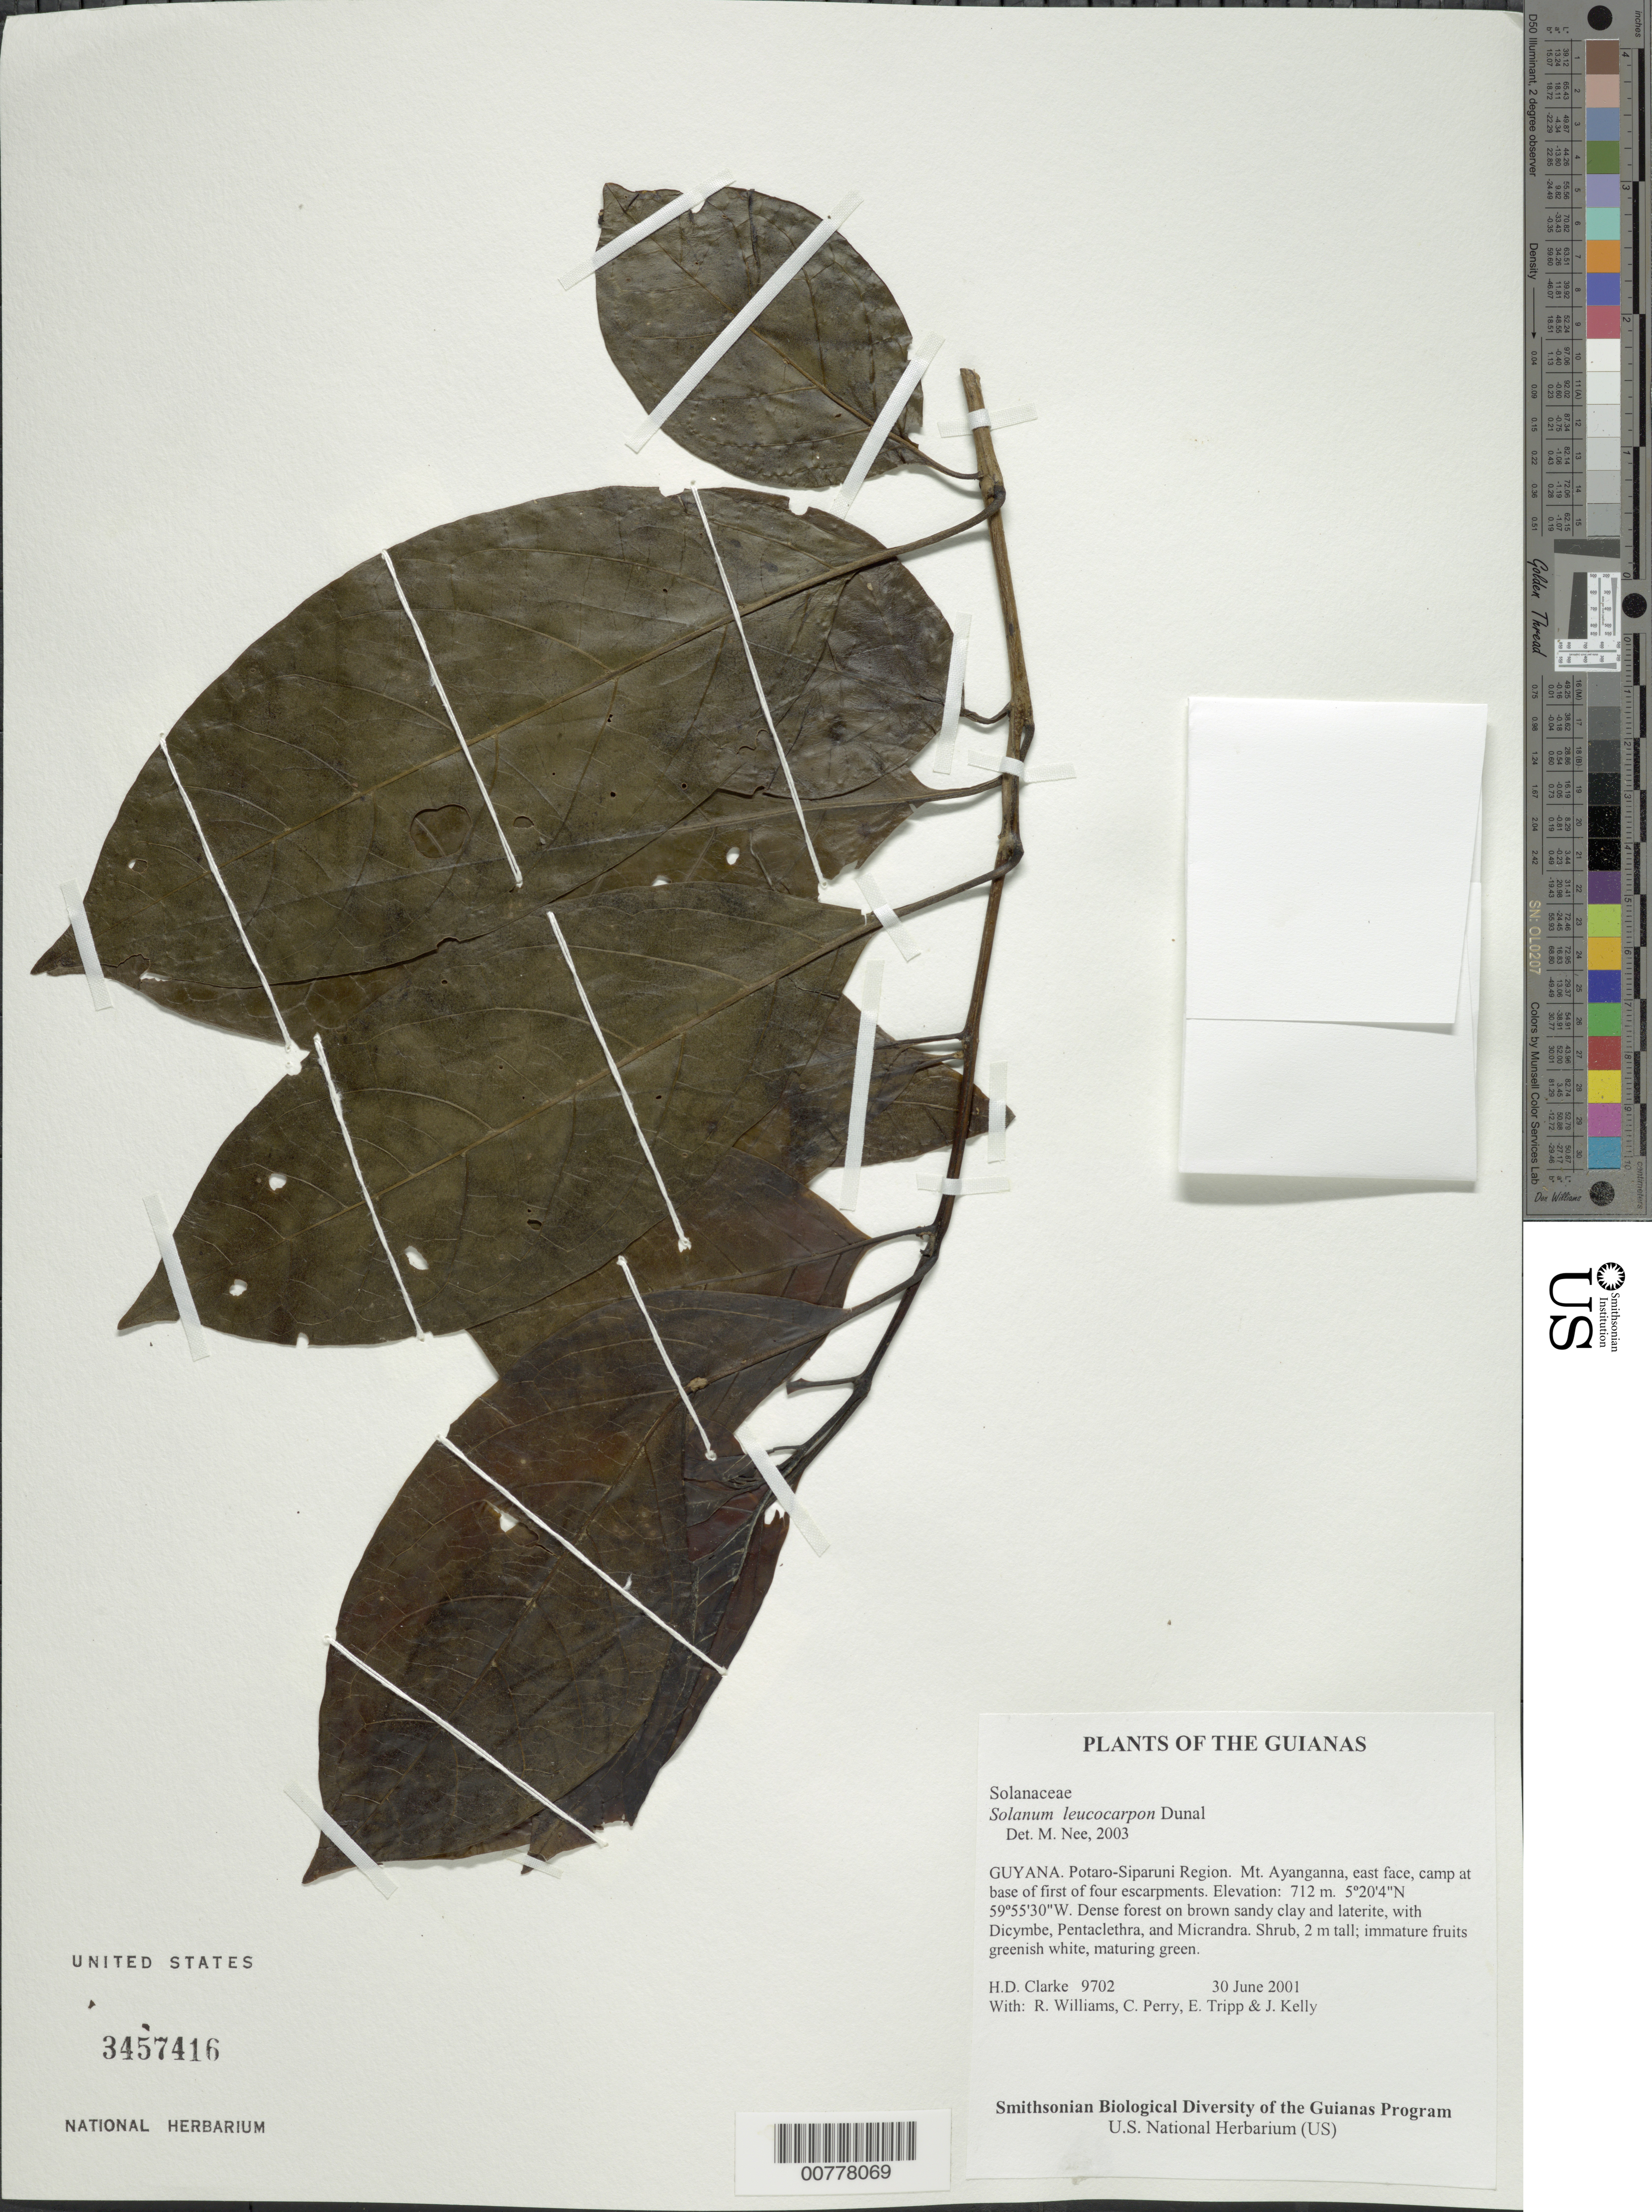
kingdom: Plantae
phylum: Tracheophyta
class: Magnoliopsida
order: Solanales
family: Solanaceae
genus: Solanum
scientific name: Solanum leucocarpon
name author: Dunal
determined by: Nee, Michael H.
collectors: H. D. Clarke, R. Williams, C. Perry, E. Tripp & J. Kelly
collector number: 9702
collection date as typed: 6 Jun 2001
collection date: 2001-06-06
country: Guyana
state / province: Potaro-Siparuni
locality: Mt. Ayanganna, east face, camp at base of first of four escarpments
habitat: Dense forest on brown sandy clay and laterite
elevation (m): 712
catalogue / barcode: US 3457416